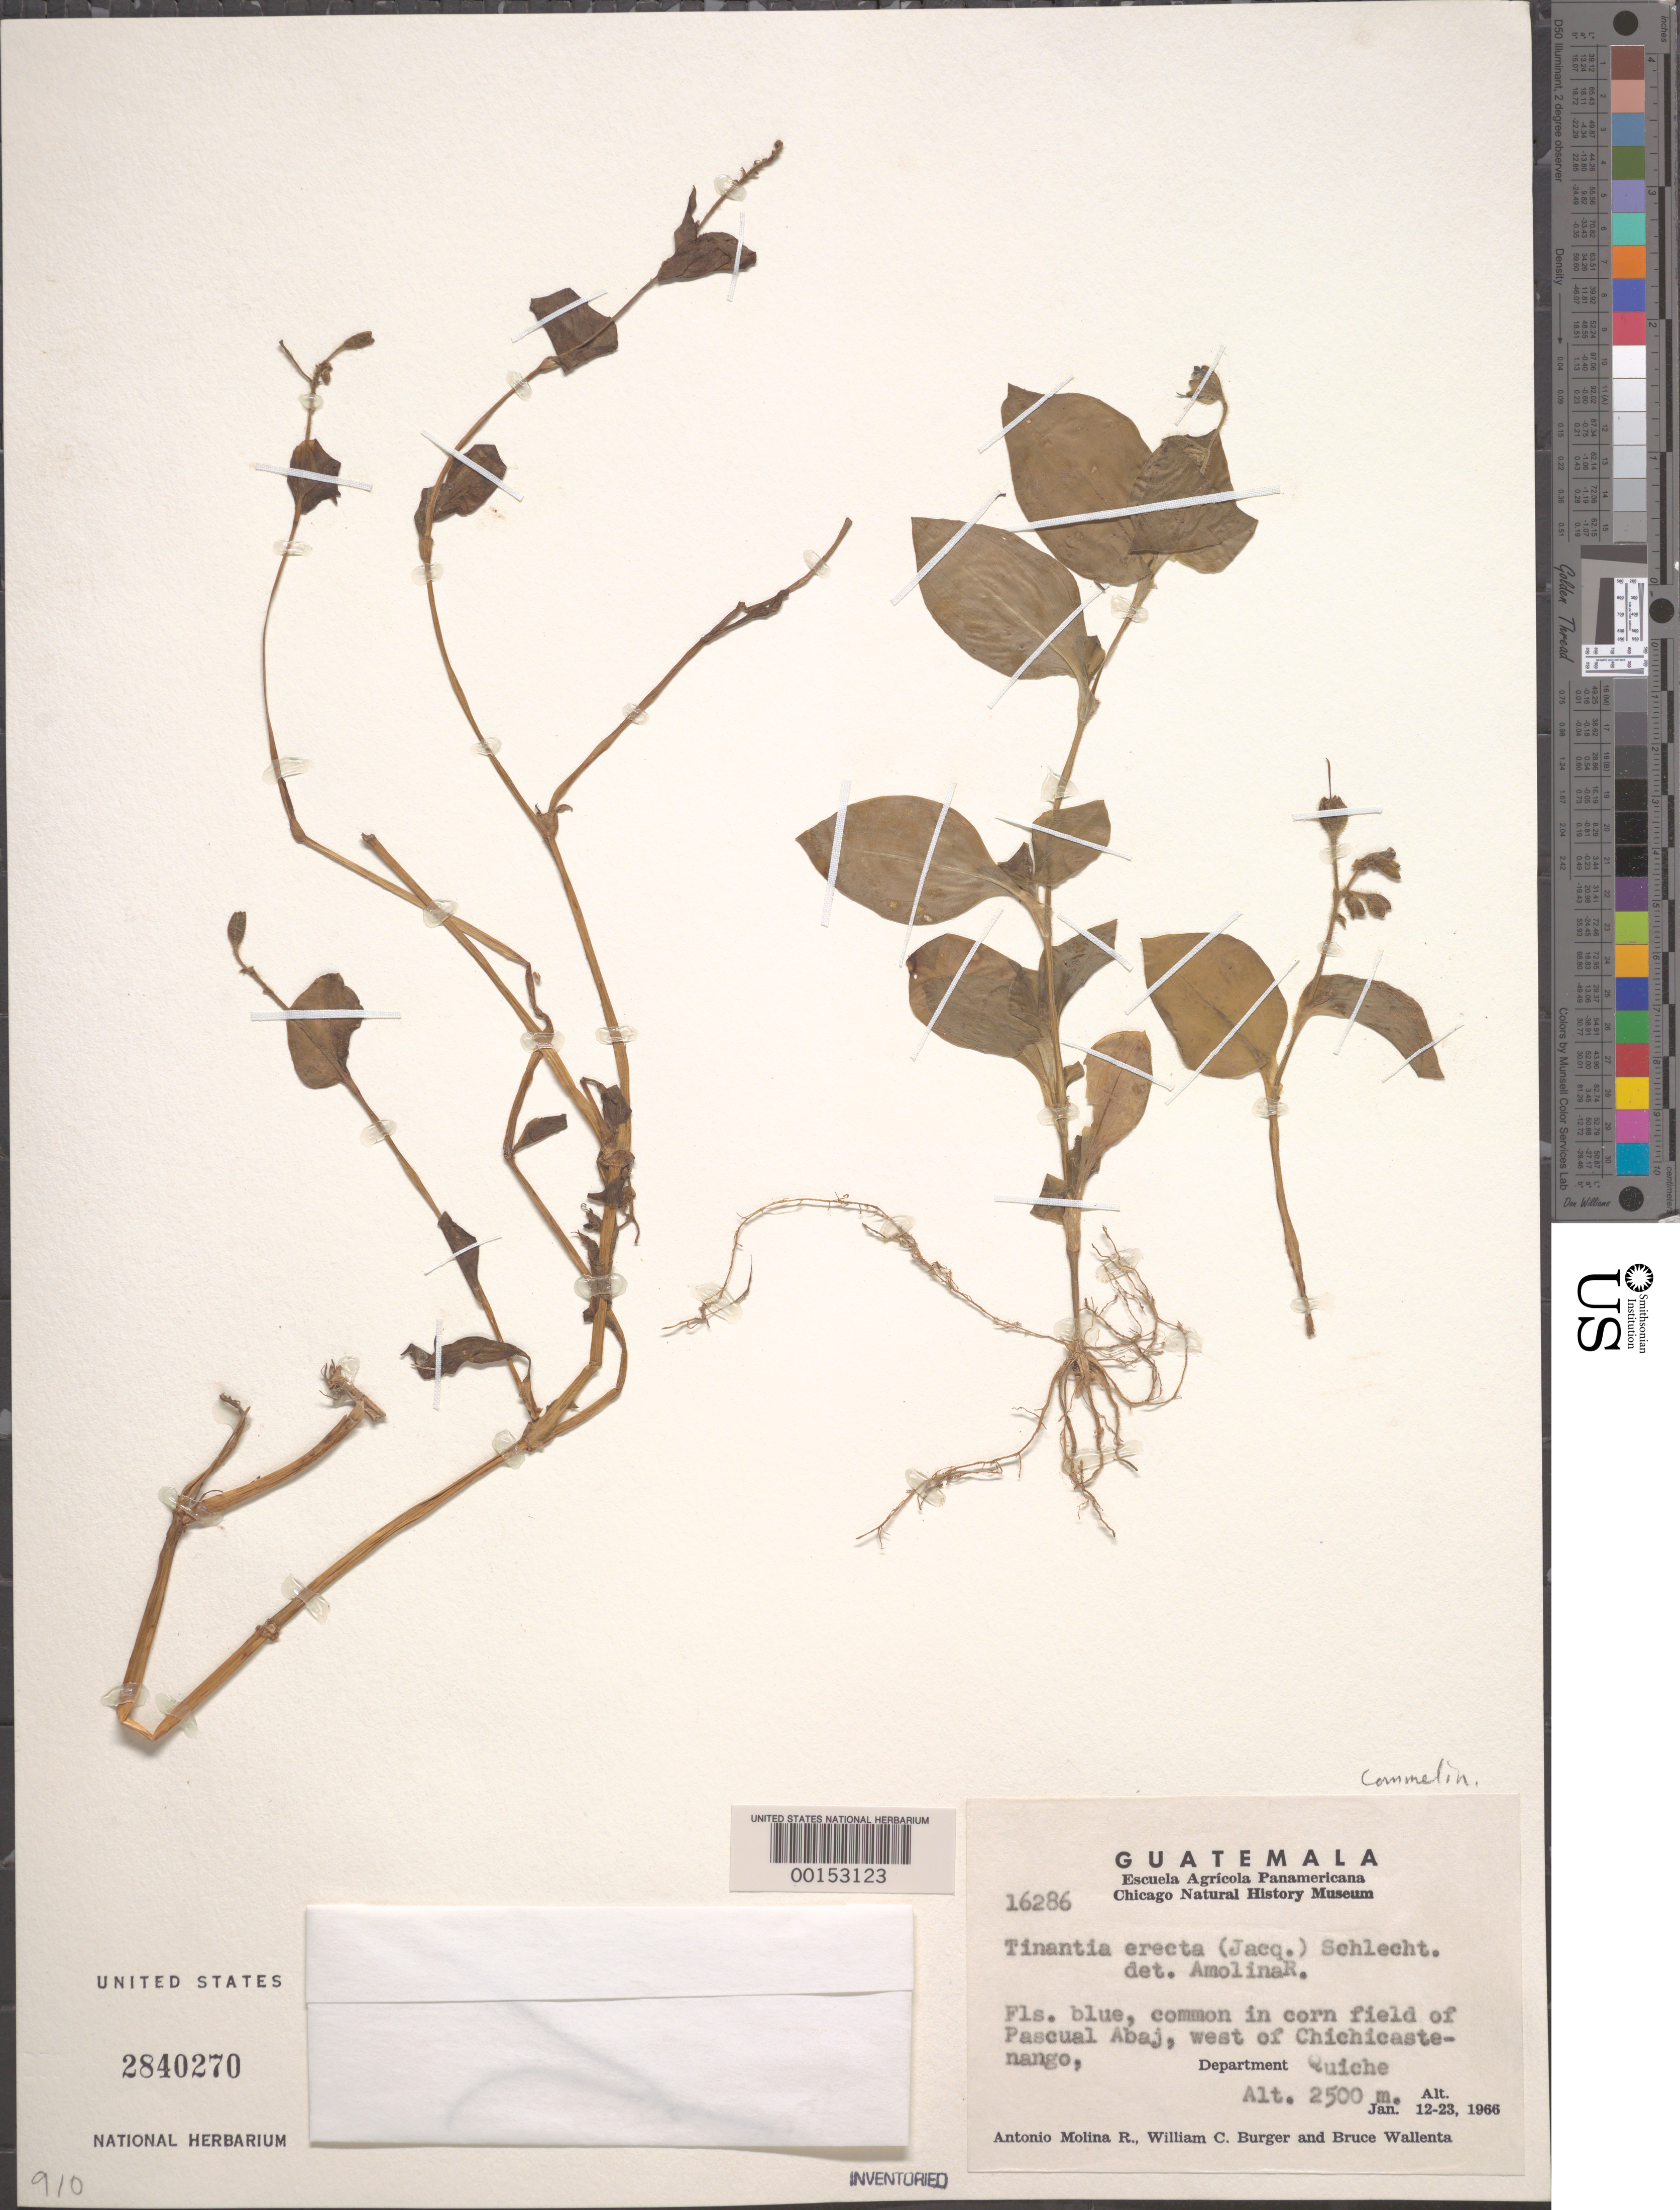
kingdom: Plantae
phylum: Tracheophyta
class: Liliopsida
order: Commelinales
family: Commelinaceae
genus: Tinantia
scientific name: Tinantia erecta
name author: (Jacq.) Fenzl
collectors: A. Molina R.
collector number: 16286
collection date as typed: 12 Jan 1966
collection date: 1966-01-12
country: Guatemala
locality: Pascual abaj, W of chichicaste-nango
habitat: Cornfield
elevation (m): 2500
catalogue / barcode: US 2840270